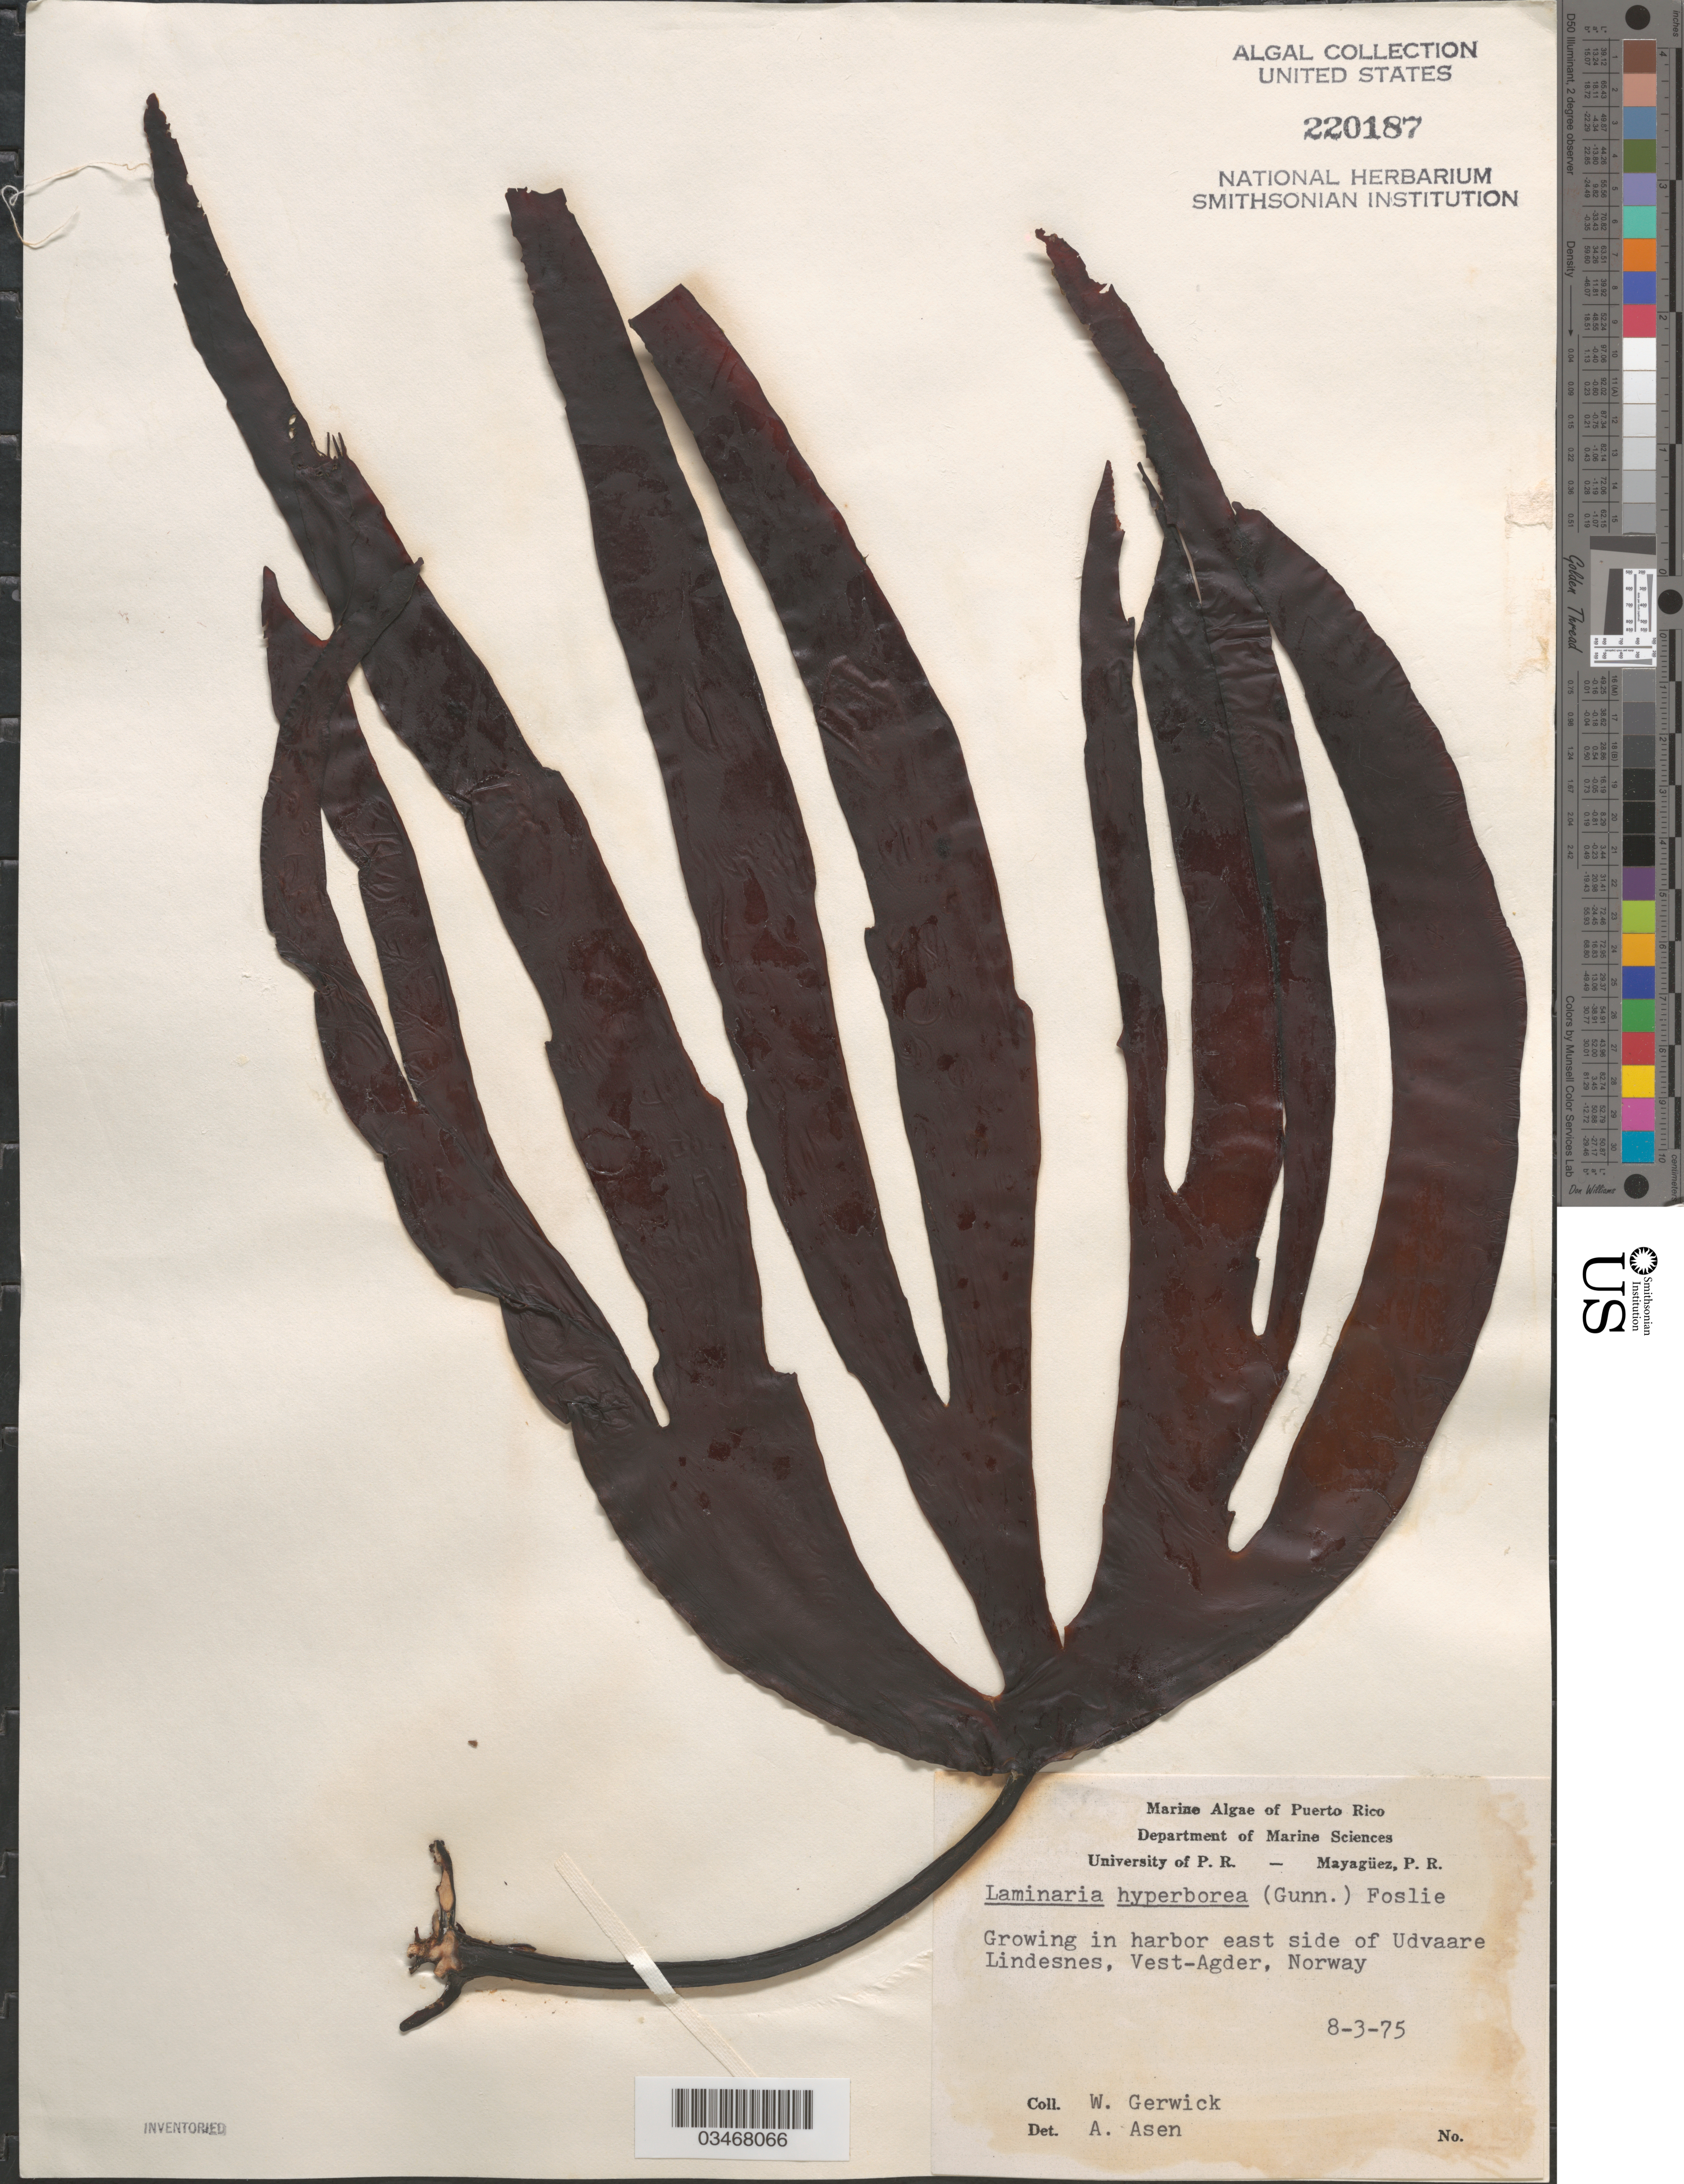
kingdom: Chromista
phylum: Ochrophyta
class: Phaeophyceae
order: Laminariales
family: Laminariaceae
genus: Laminaria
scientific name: Laminaria hyperborea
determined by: Asen, A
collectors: W. Gerwick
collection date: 1975-08-03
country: Norway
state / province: Vest-Agder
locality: Growing in harbor east side of Udvaare Lindesnes.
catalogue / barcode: US 220187